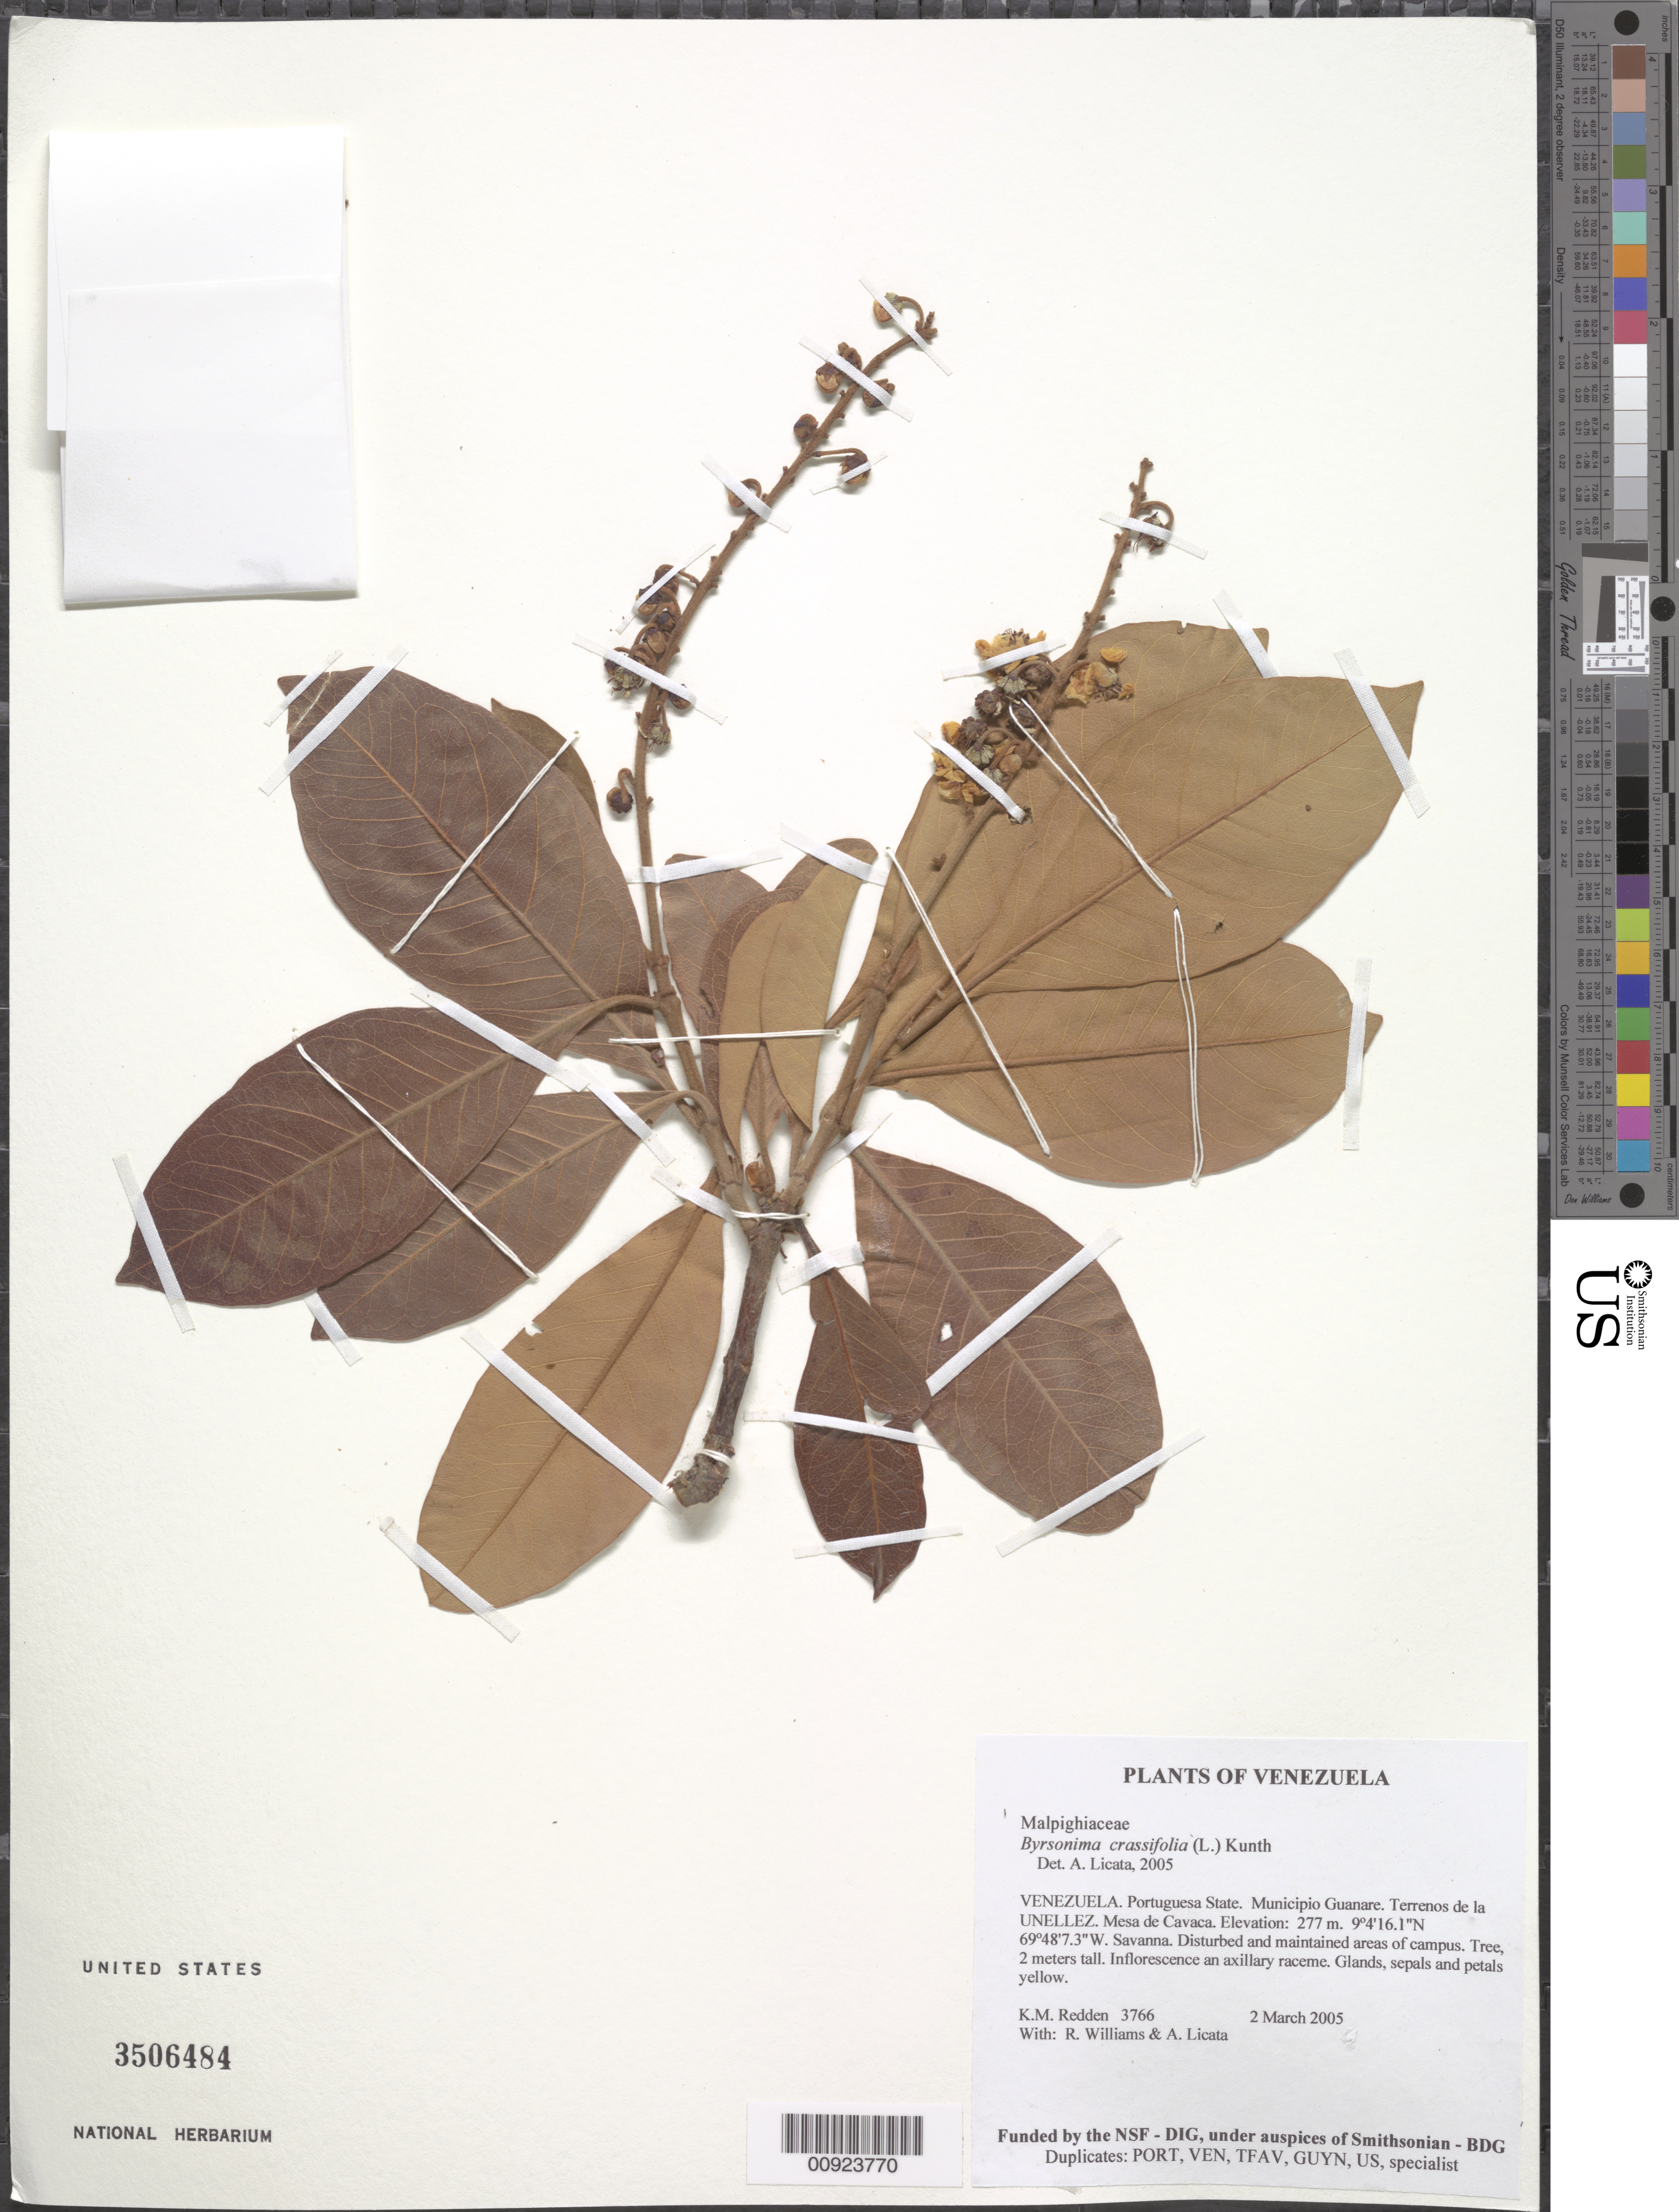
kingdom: Plantae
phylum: Tracheophyta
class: Magnoliopsida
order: Malpighiales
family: Malpighiaceae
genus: Byrsonima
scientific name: Byrsonima crassifolia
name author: (L.) Kunth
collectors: K. M. Redden, R. Williams & A. Licata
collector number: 3766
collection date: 2005-03-02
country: Venezuela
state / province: Portuguesa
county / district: Guanare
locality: Terrenos de la UNELLEZ. Mesa de Cavaca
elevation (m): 277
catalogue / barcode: US 3506484